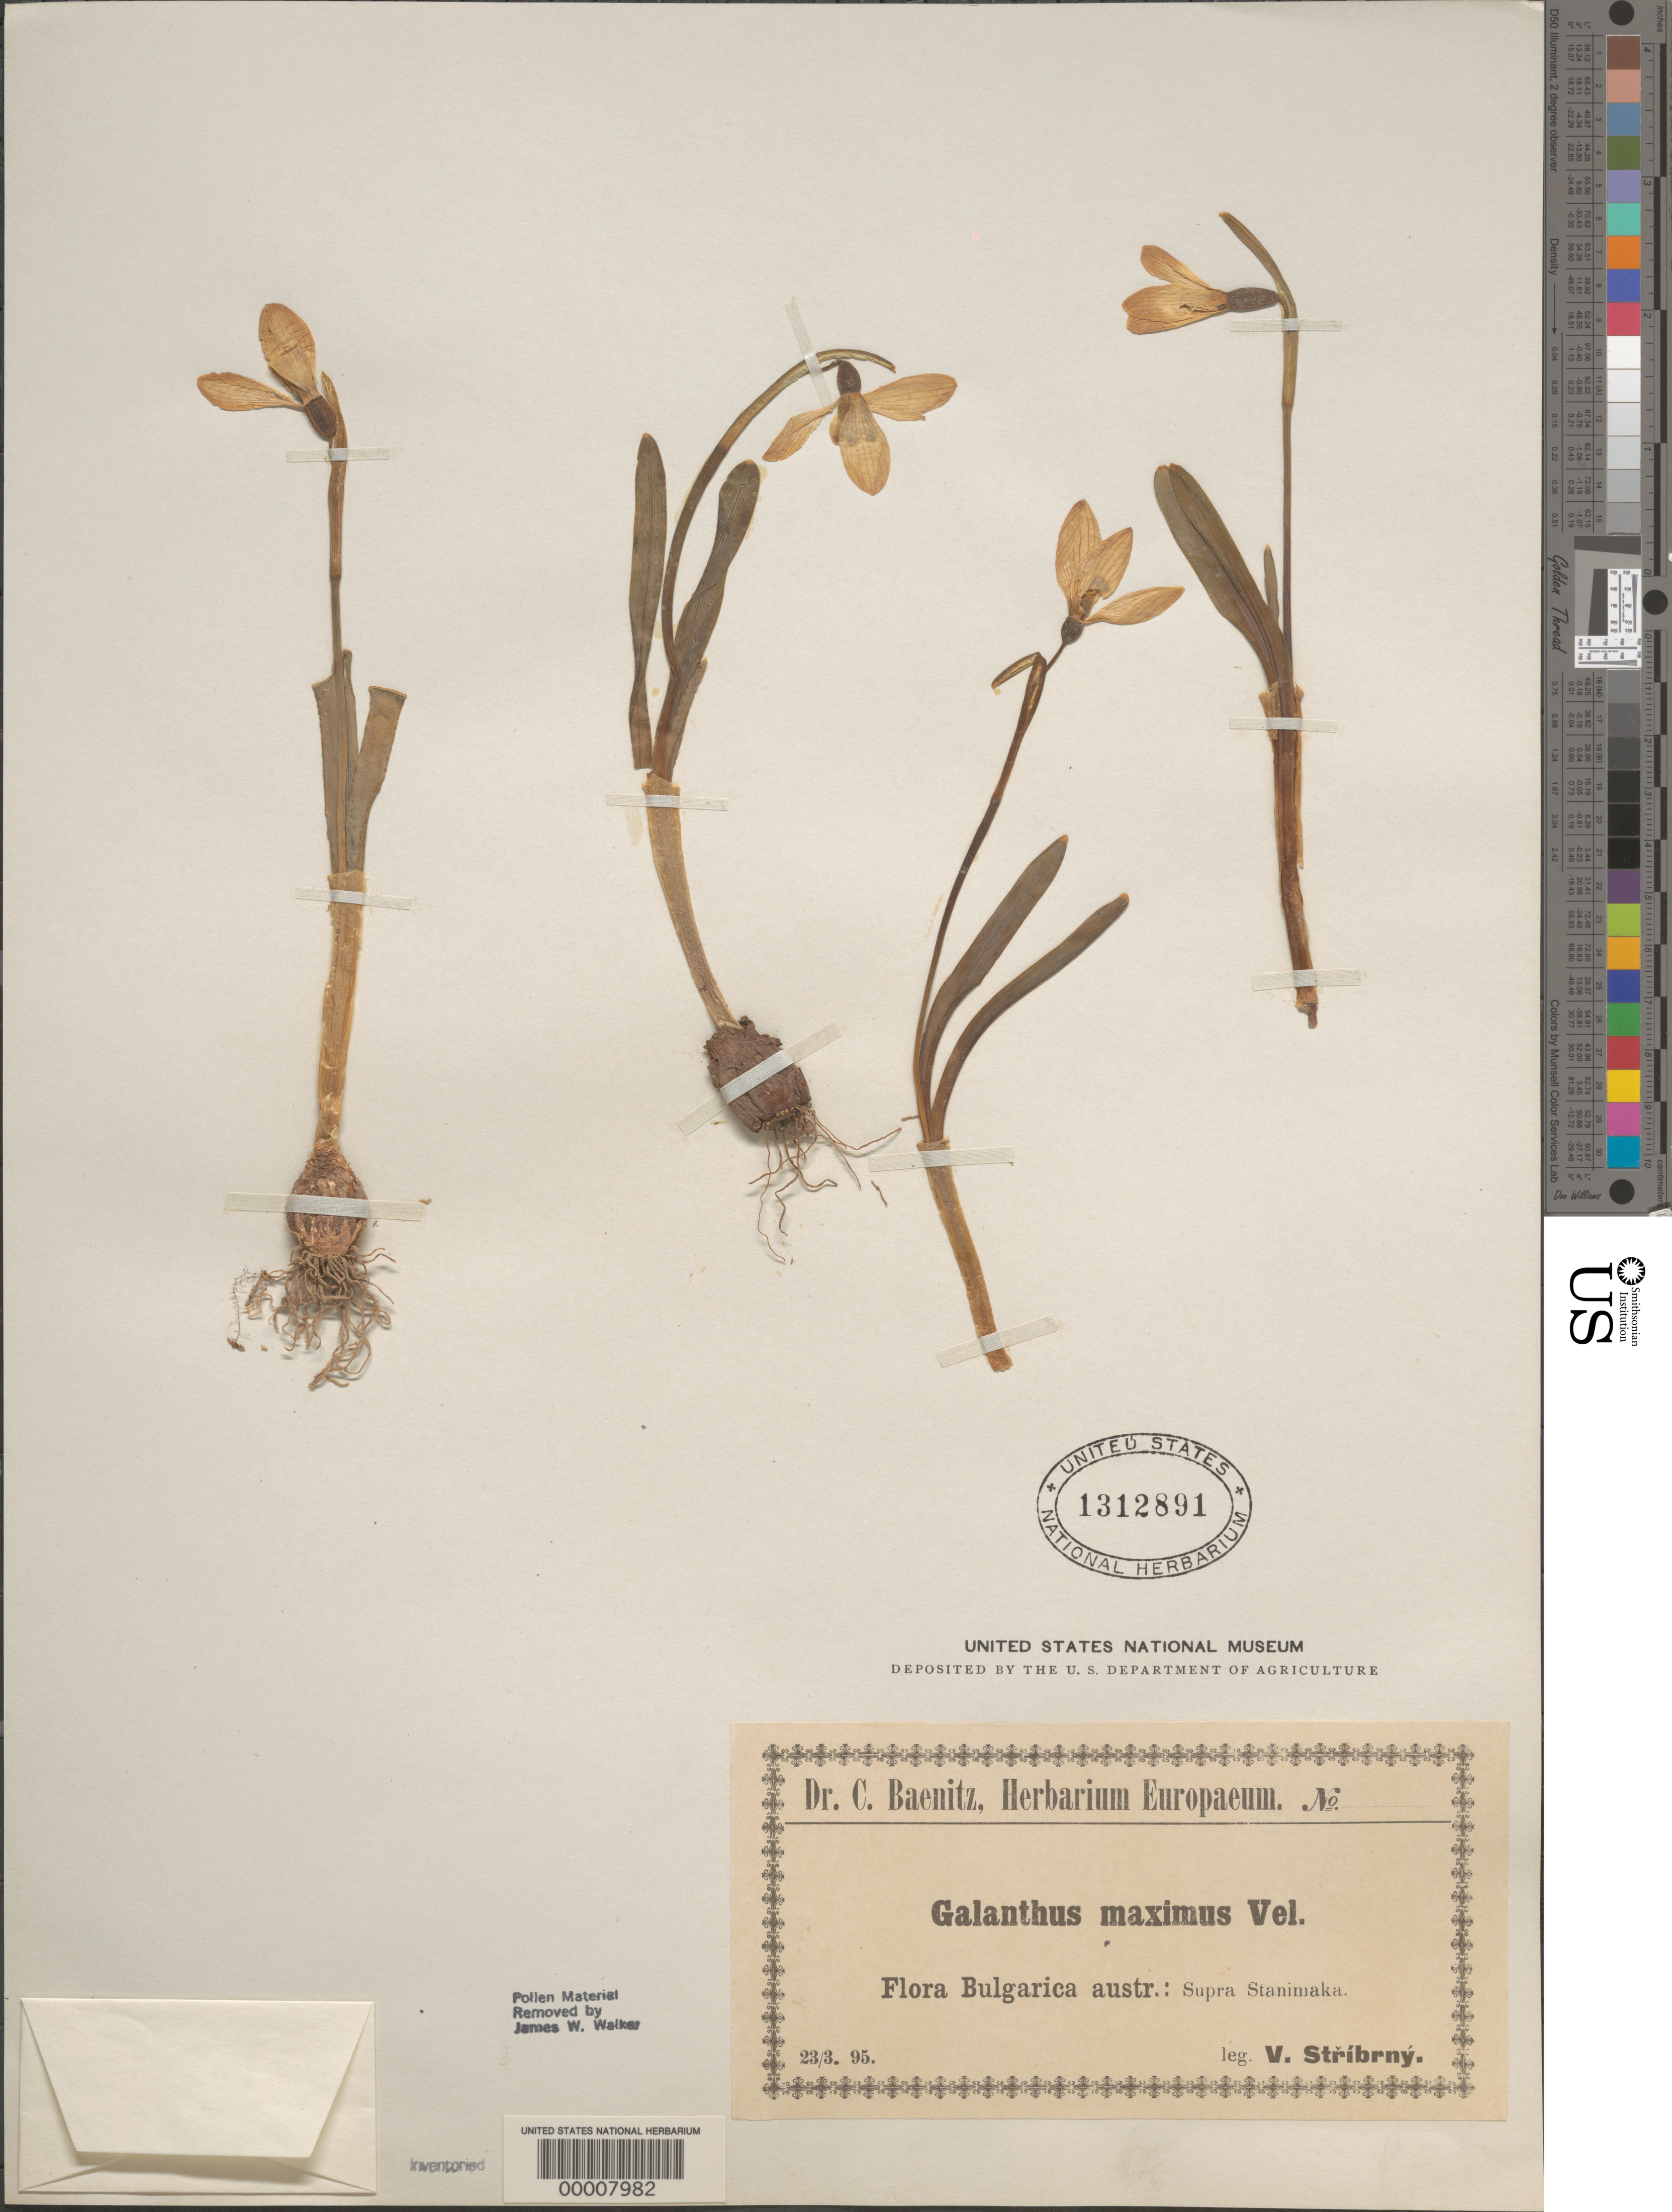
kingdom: Plantae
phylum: Tracheophyta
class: Liliopsida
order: Asparagales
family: Amaryllidaceae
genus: Galanthus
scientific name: Galanthus maximus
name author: Velen.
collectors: V. Stribrny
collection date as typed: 23 Mar 1895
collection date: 1895-03-23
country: Bulgaria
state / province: Plovdiv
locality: Above Stanimaka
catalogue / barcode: US 1312891